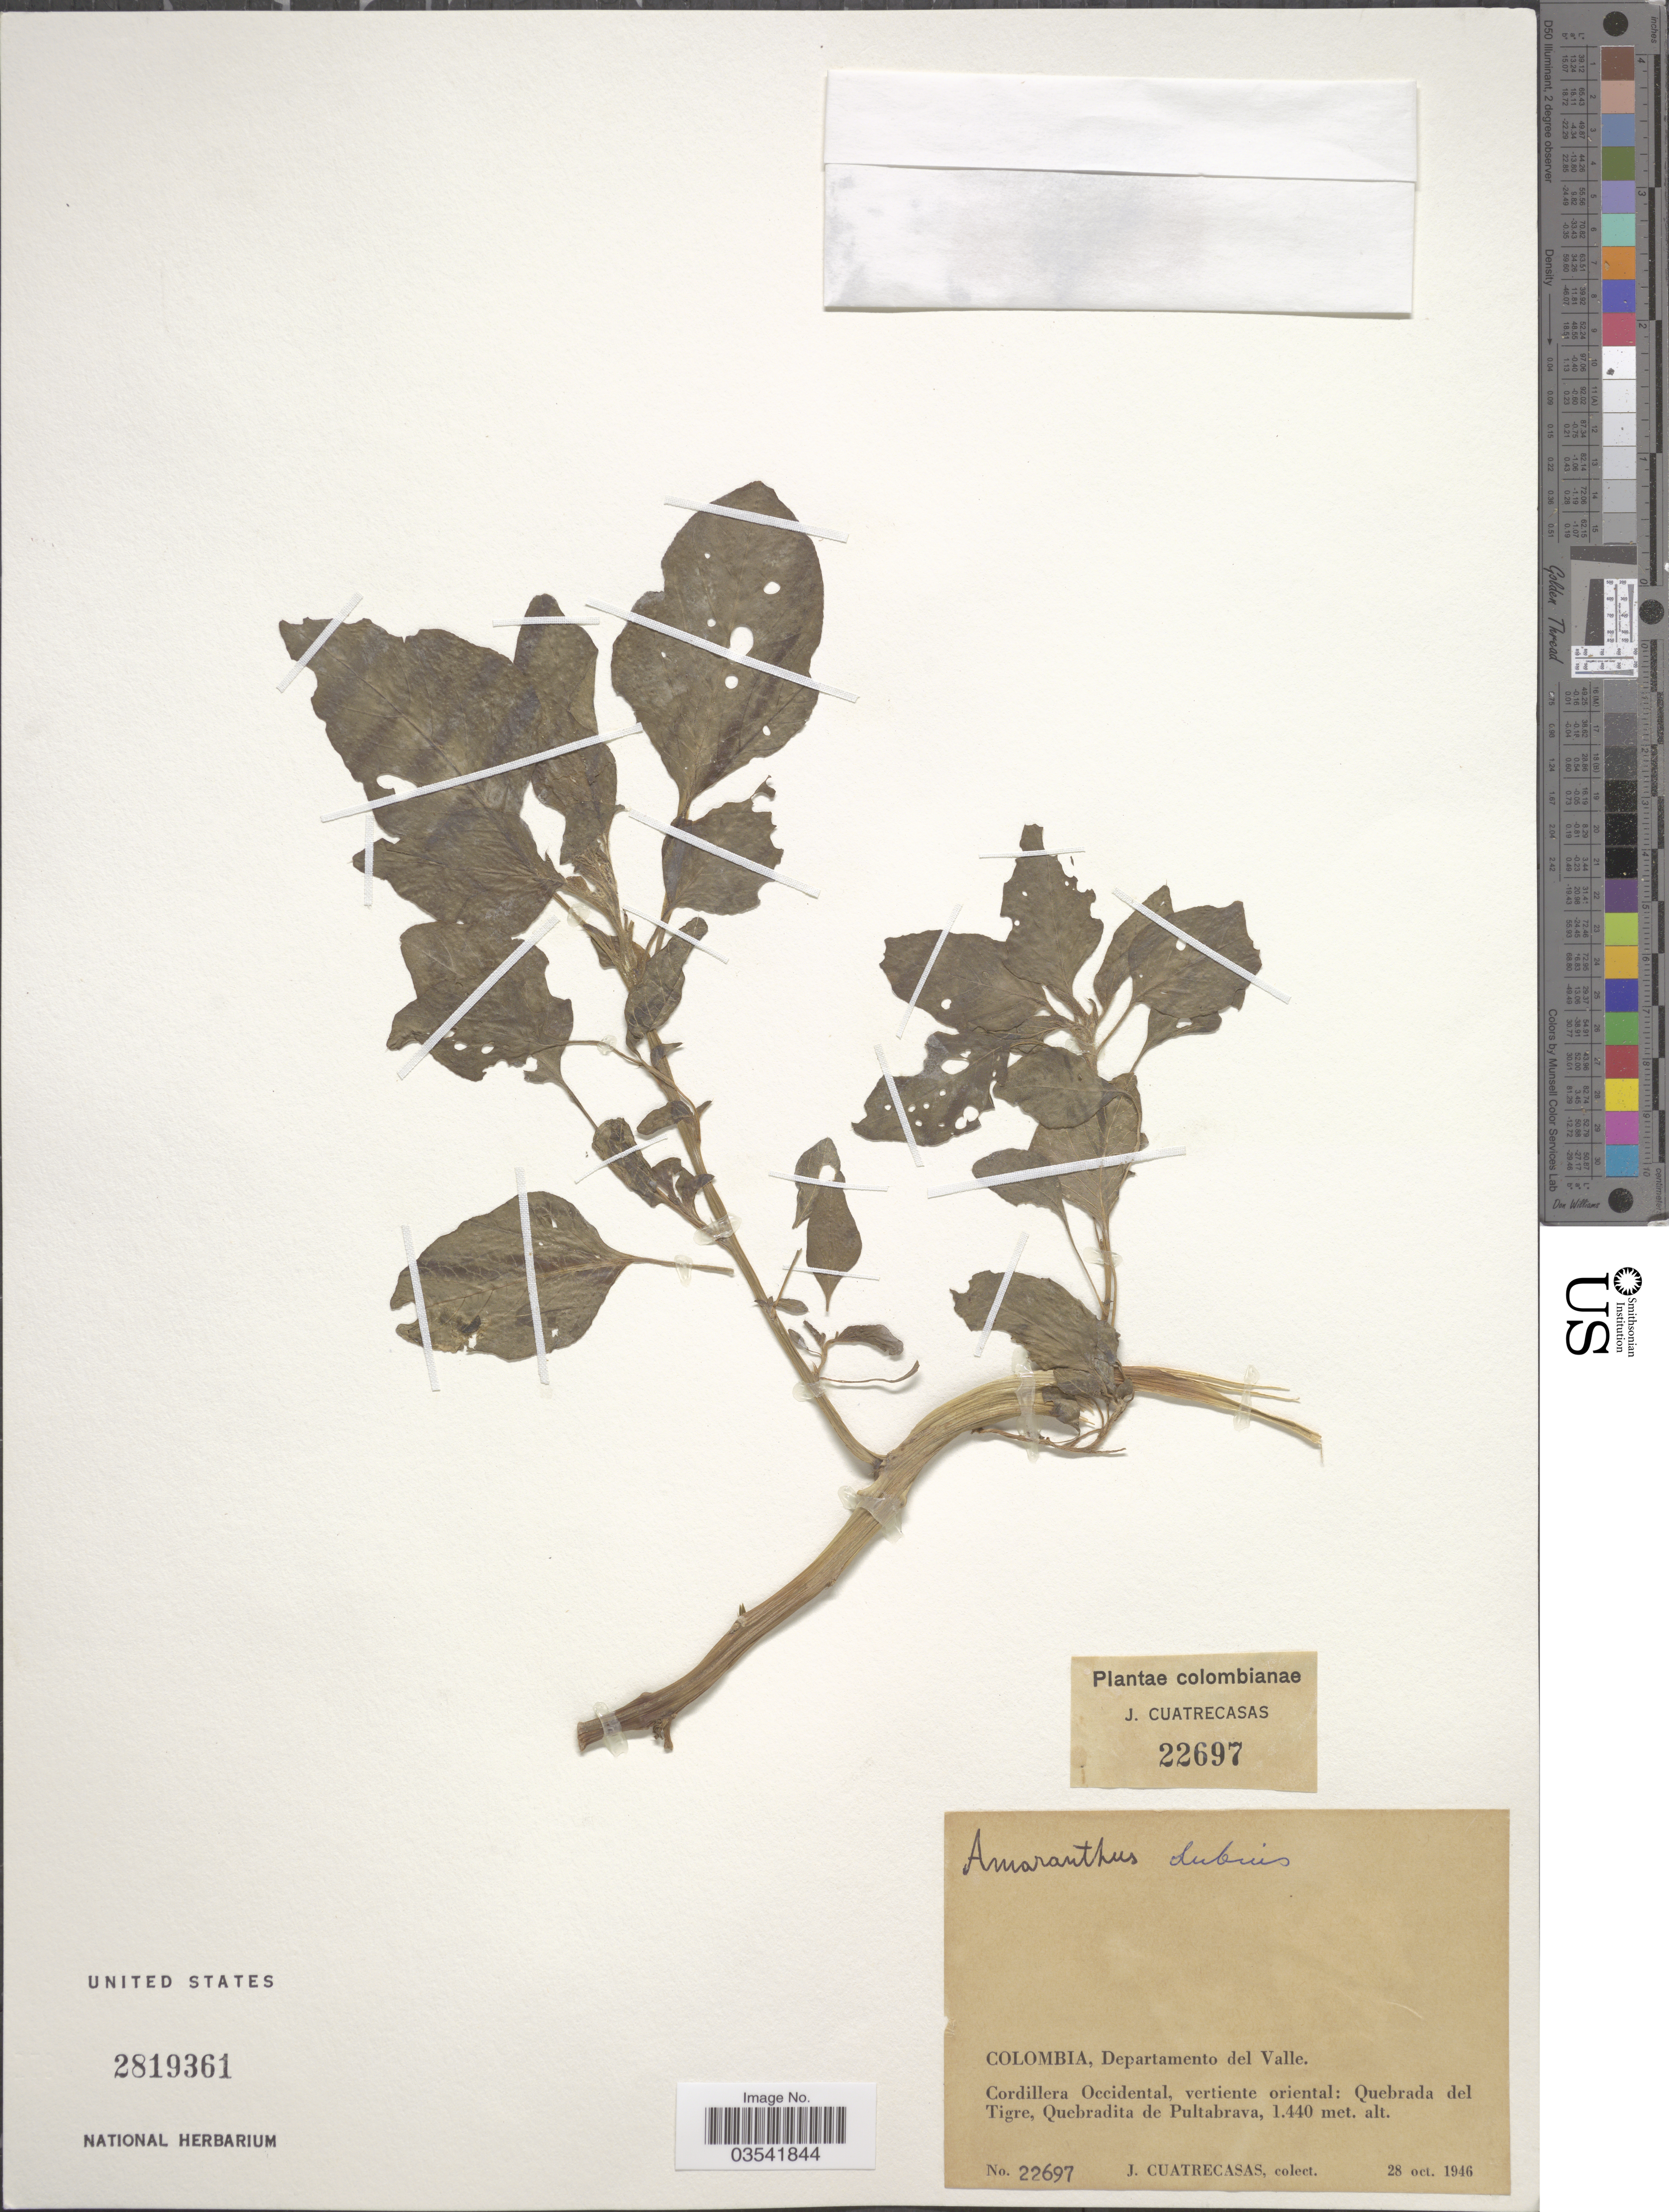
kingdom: Plantae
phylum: Tracheophyta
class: Magnoliopsida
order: Caryophyllales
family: Amaranthaceae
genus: Amaranthus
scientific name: Amaranthus dubius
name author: Mart. ex Thell.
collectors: J. Cuatrecasas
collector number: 22697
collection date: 1946-10-28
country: Colombia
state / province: Valle del Cauca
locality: Departamento del Valle. Cordillera Occidental, vertiente oriental: Quebrada del Tigre, Quebradita de Pultabrava.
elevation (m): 1440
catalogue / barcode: US 2819361